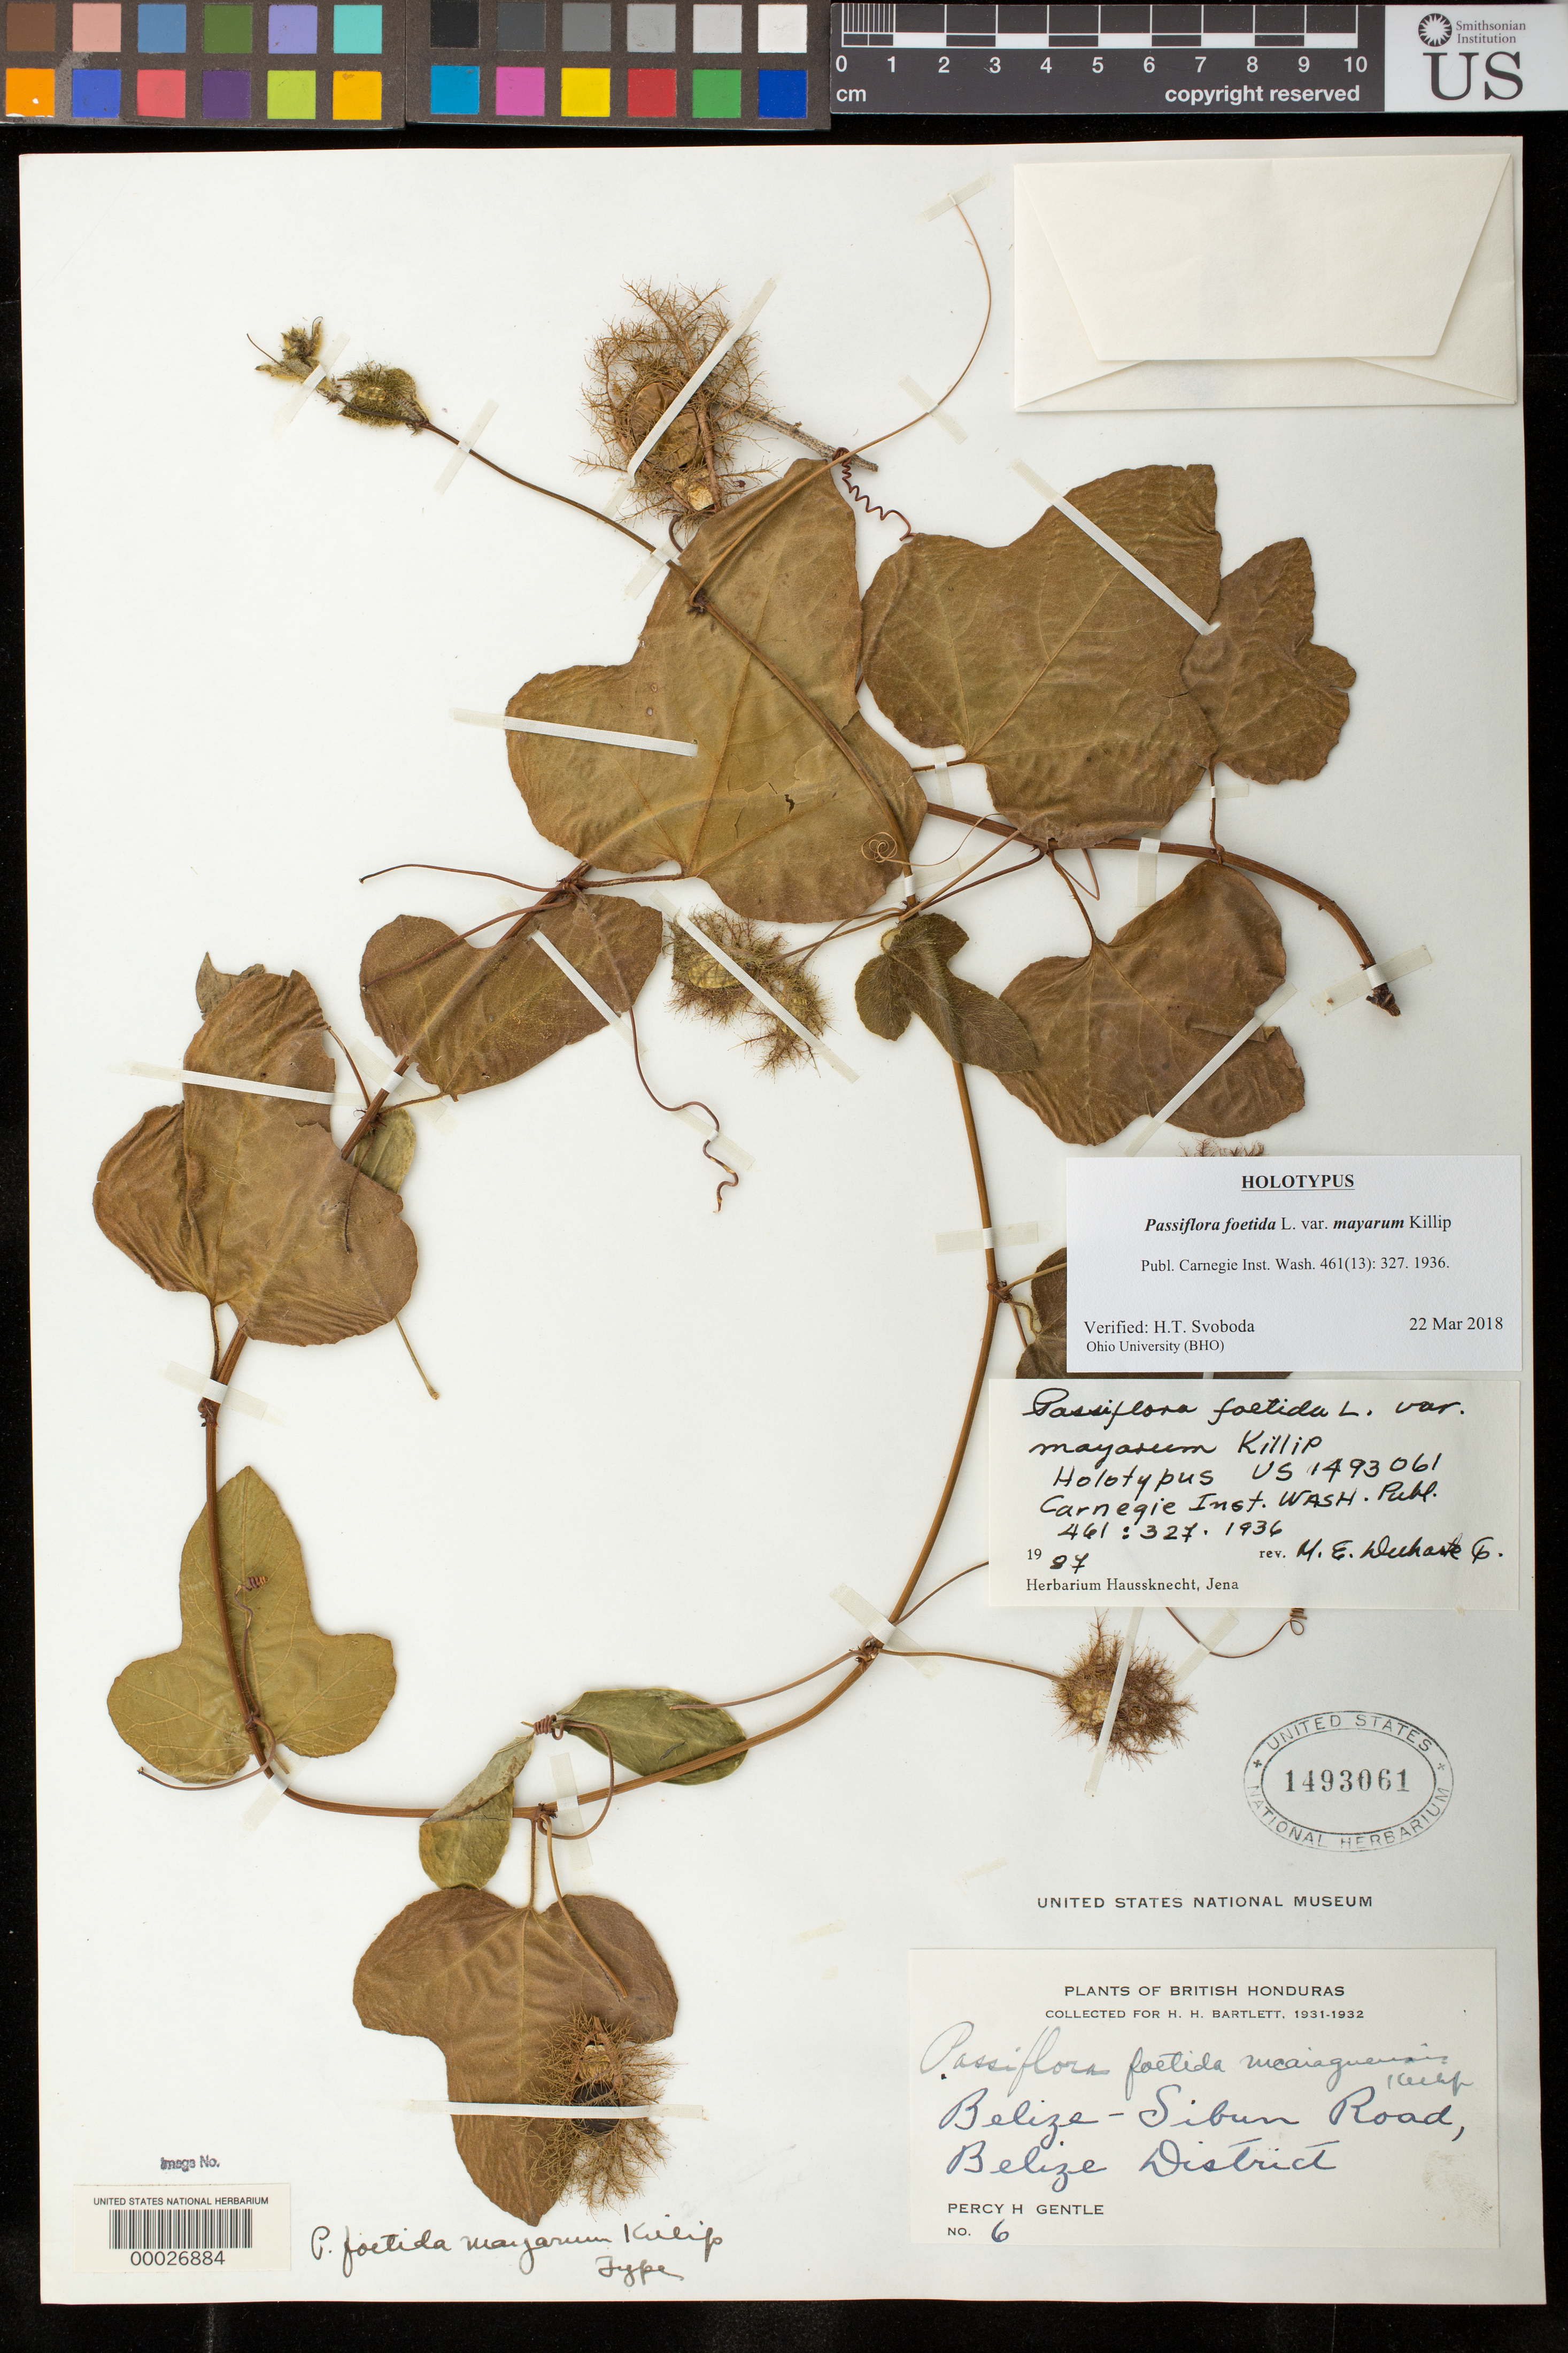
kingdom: Plantae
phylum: Tracheophyta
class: Magnoliopsida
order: Malpighiales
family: Passifloraceae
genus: Passiflora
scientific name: Passiflora foetida var. mayarum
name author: Killip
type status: Holotype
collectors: P. H. Gentle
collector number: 6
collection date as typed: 1931 to -- --- 1932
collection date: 1931/1932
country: Belize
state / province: Belize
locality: Belize - Sibun road.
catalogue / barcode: US 1493061